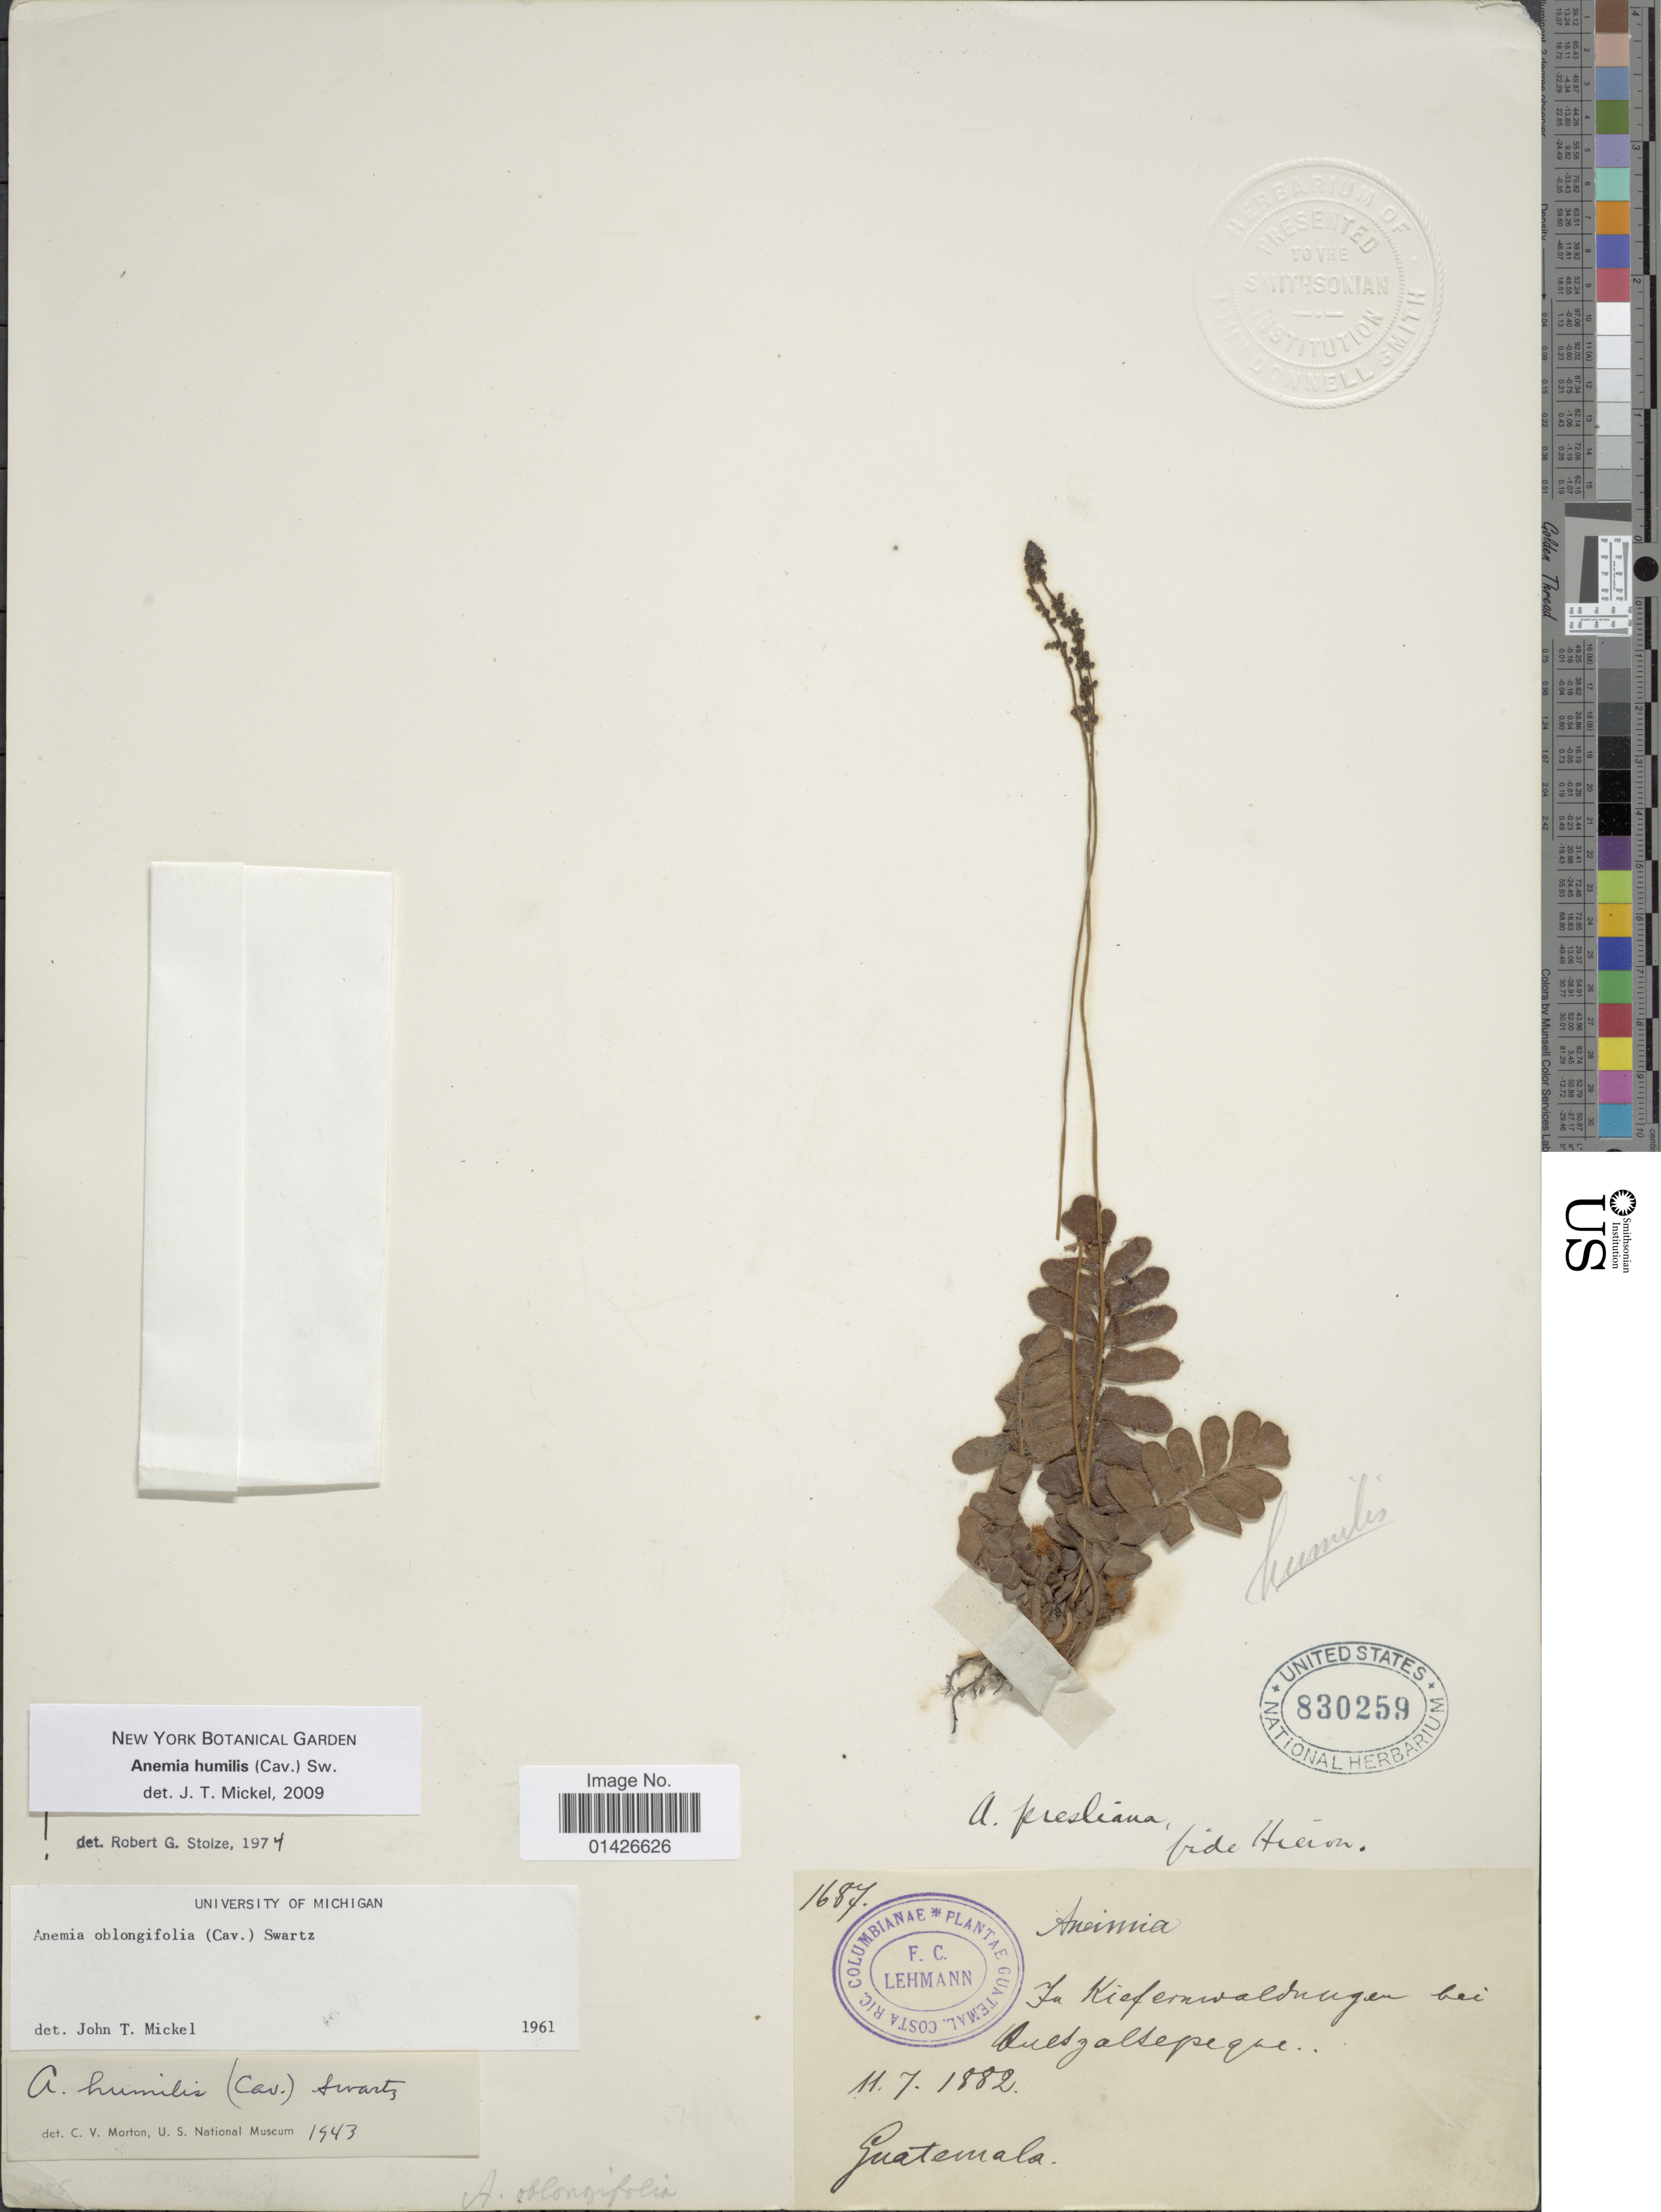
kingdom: Plantae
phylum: Tracheophyta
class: Polypodiopsida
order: Schizaeales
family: Anemiaceae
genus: Anemia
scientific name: Anemia humilis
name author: (Cav.) Sw.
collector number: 1687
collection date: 1882-07-11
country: Guatemala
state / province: Chiquimula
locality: In Kieferwalddrugen bei Quezaltepeque.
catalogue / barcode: US 830259